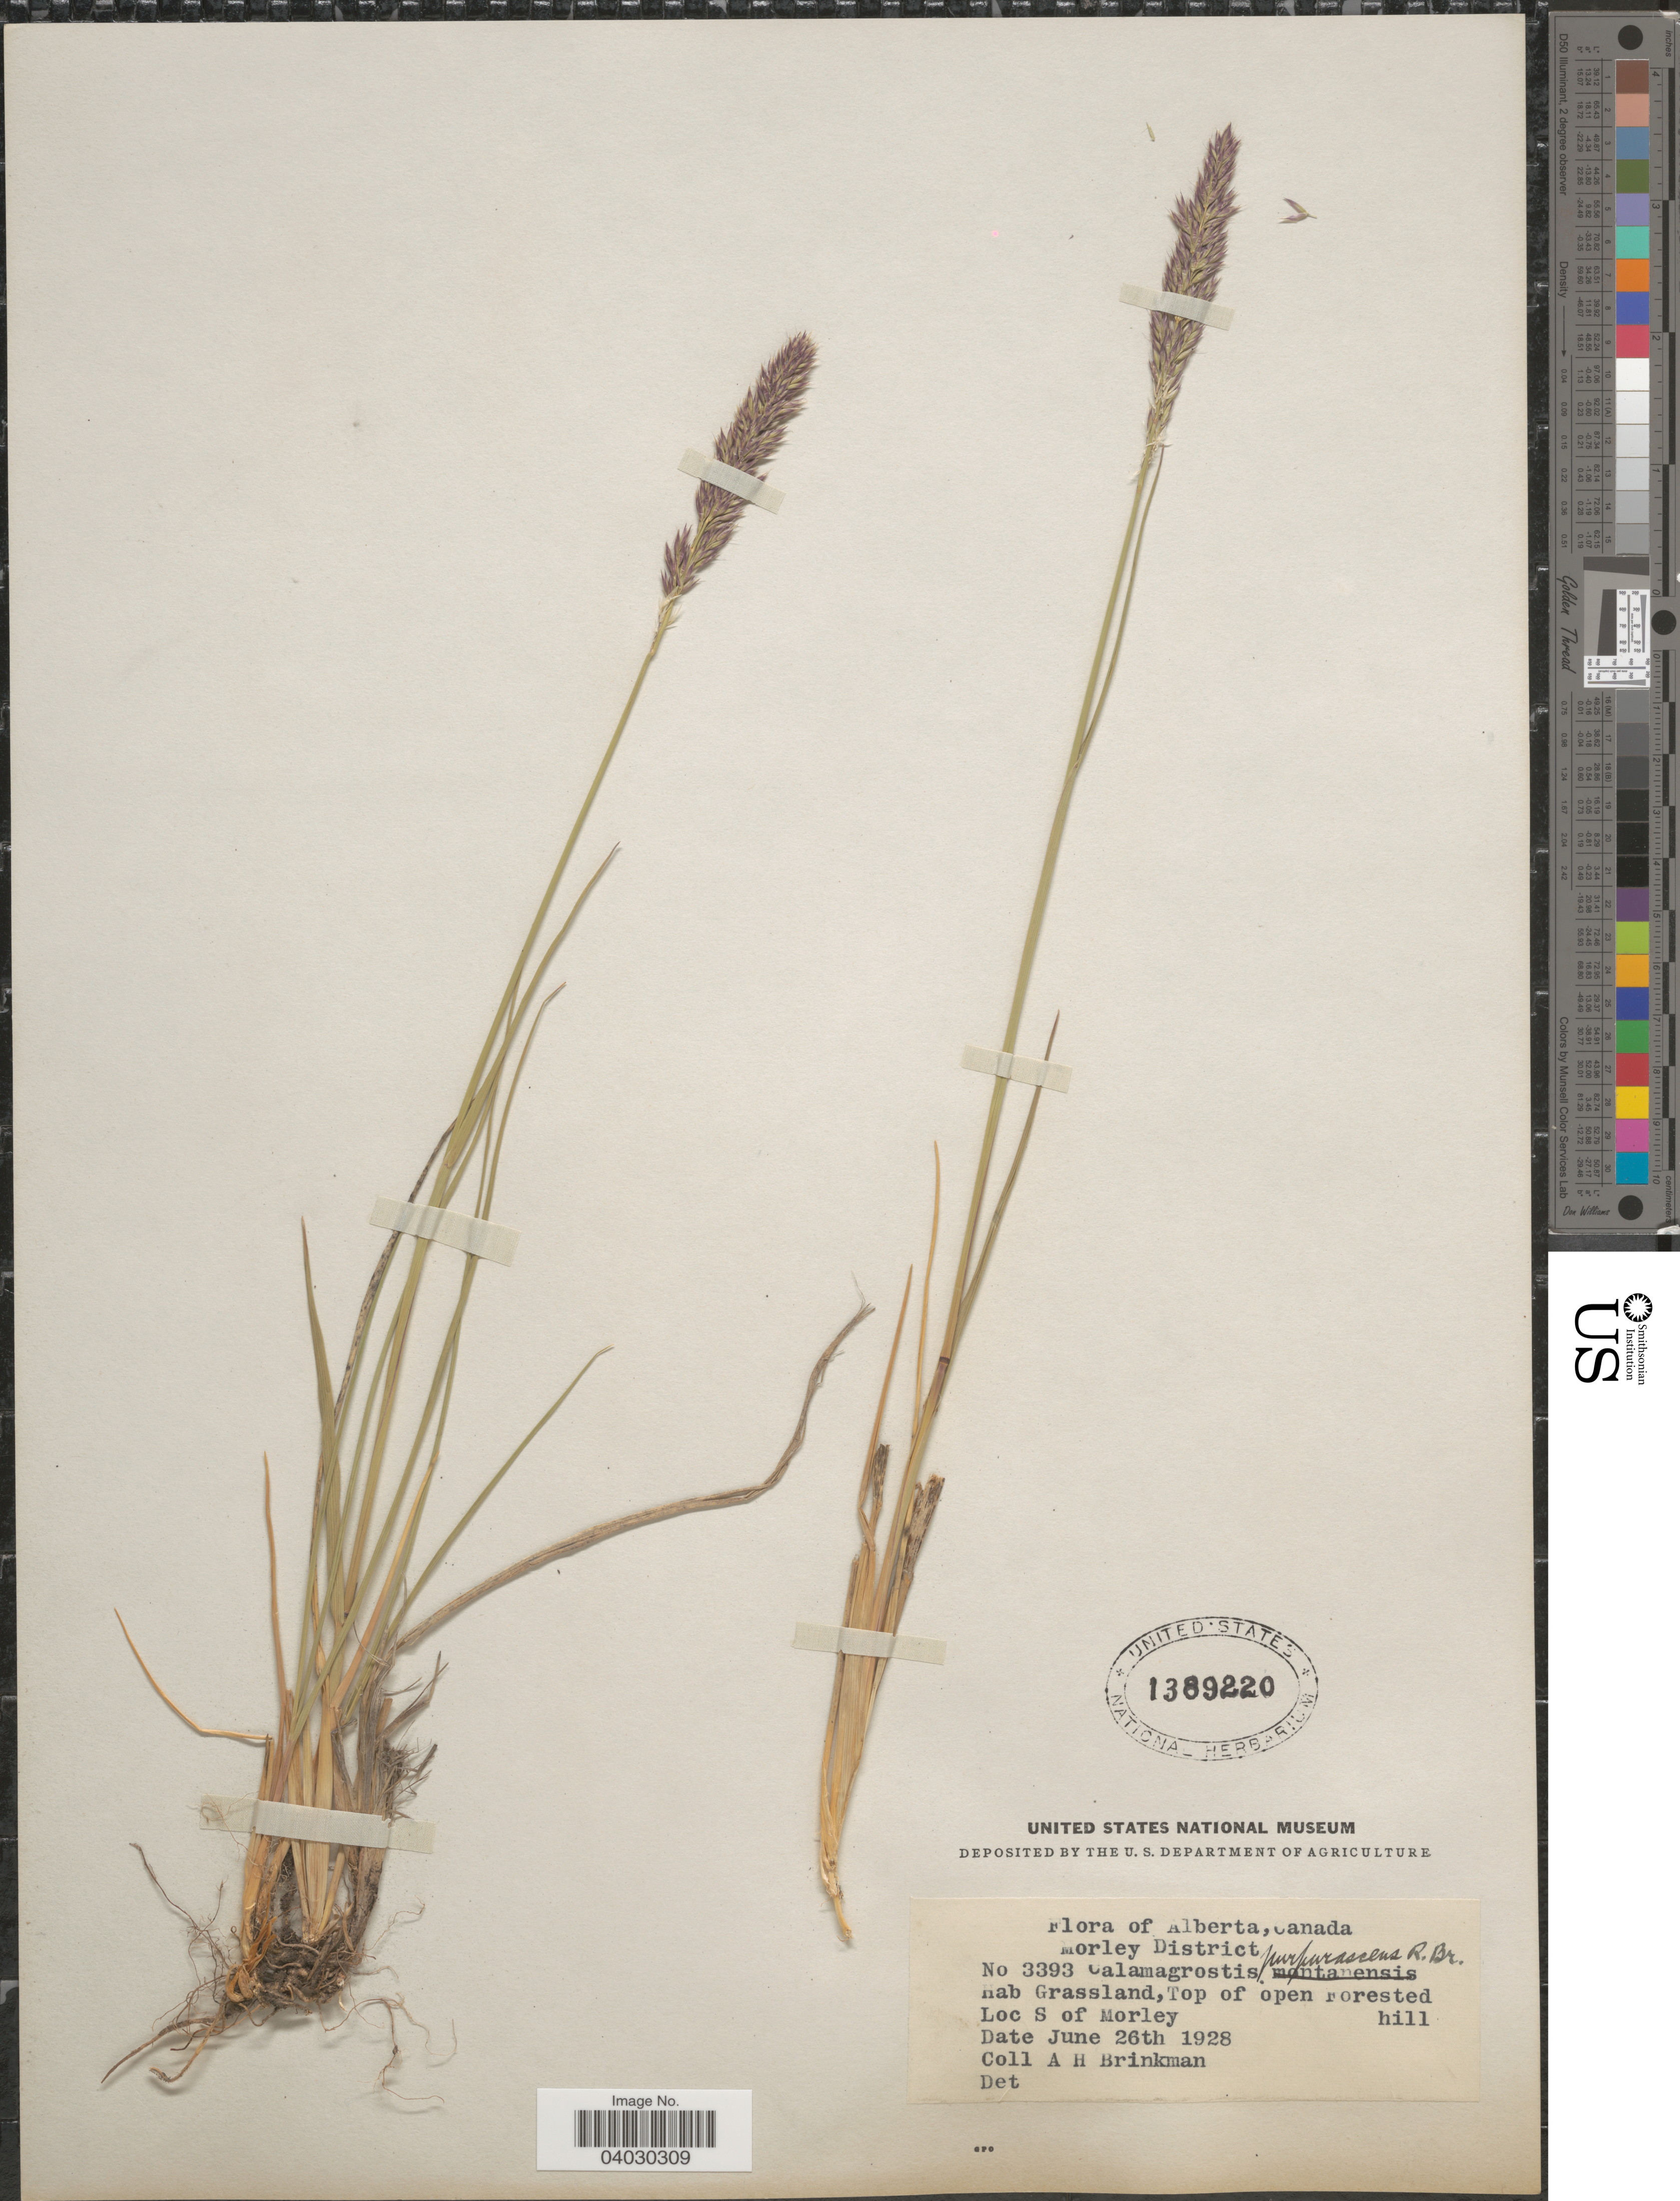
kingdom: Plantae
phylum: Tracheophyta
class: Liliopsida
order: Poales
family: Poaceae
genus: Calamagrostis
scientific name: Calamagrostis purpurascens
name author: R. Br.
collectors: A. Brinkman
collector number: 3393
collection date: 1928-06-26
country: Canada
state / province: Alberta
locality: Morley District. Top of open Forested hill. S of Morley.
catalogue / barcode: US 1389220